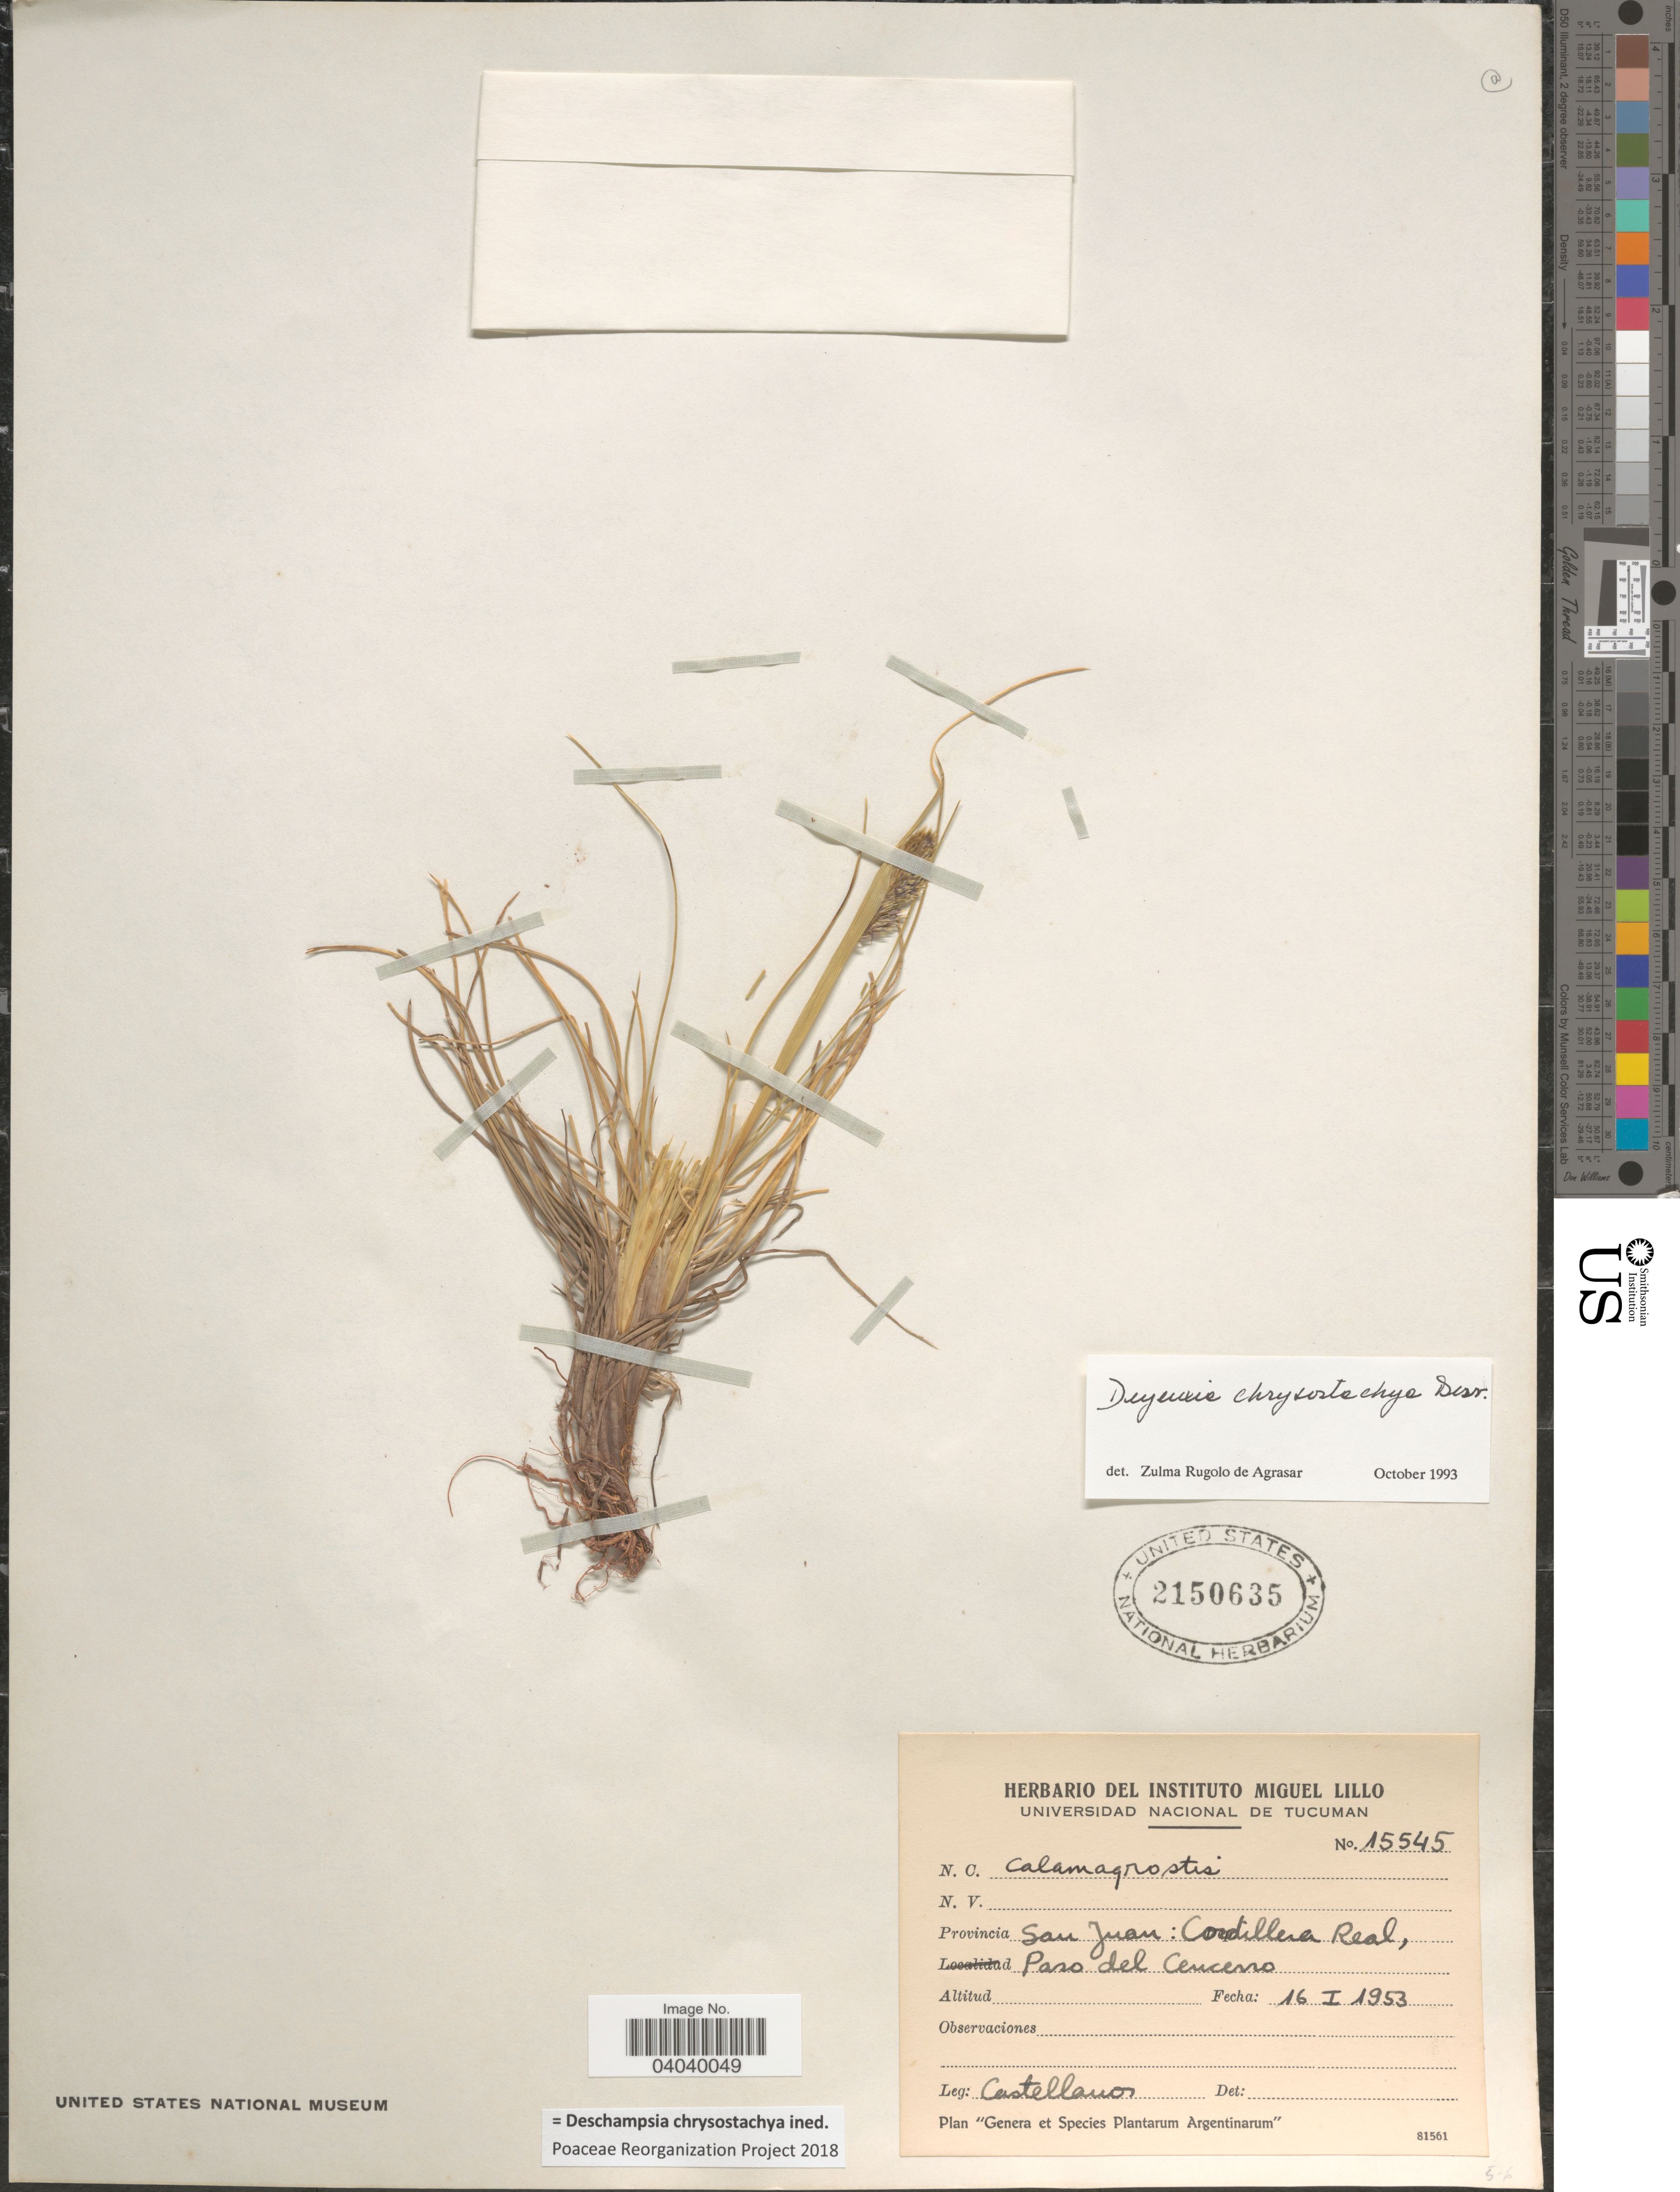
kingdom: Plantae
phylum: Tracheophyta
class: Liliopsida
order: Poales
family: Poaceae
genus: Deschampsia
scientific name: Deschampsia chrysostachya ined.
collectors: -- Castellanos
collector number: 15545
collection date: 1953-01-16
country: Argentina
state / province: San Juan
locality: Cordillera Real, Paso del Cencerro.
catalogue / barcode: US 2150635